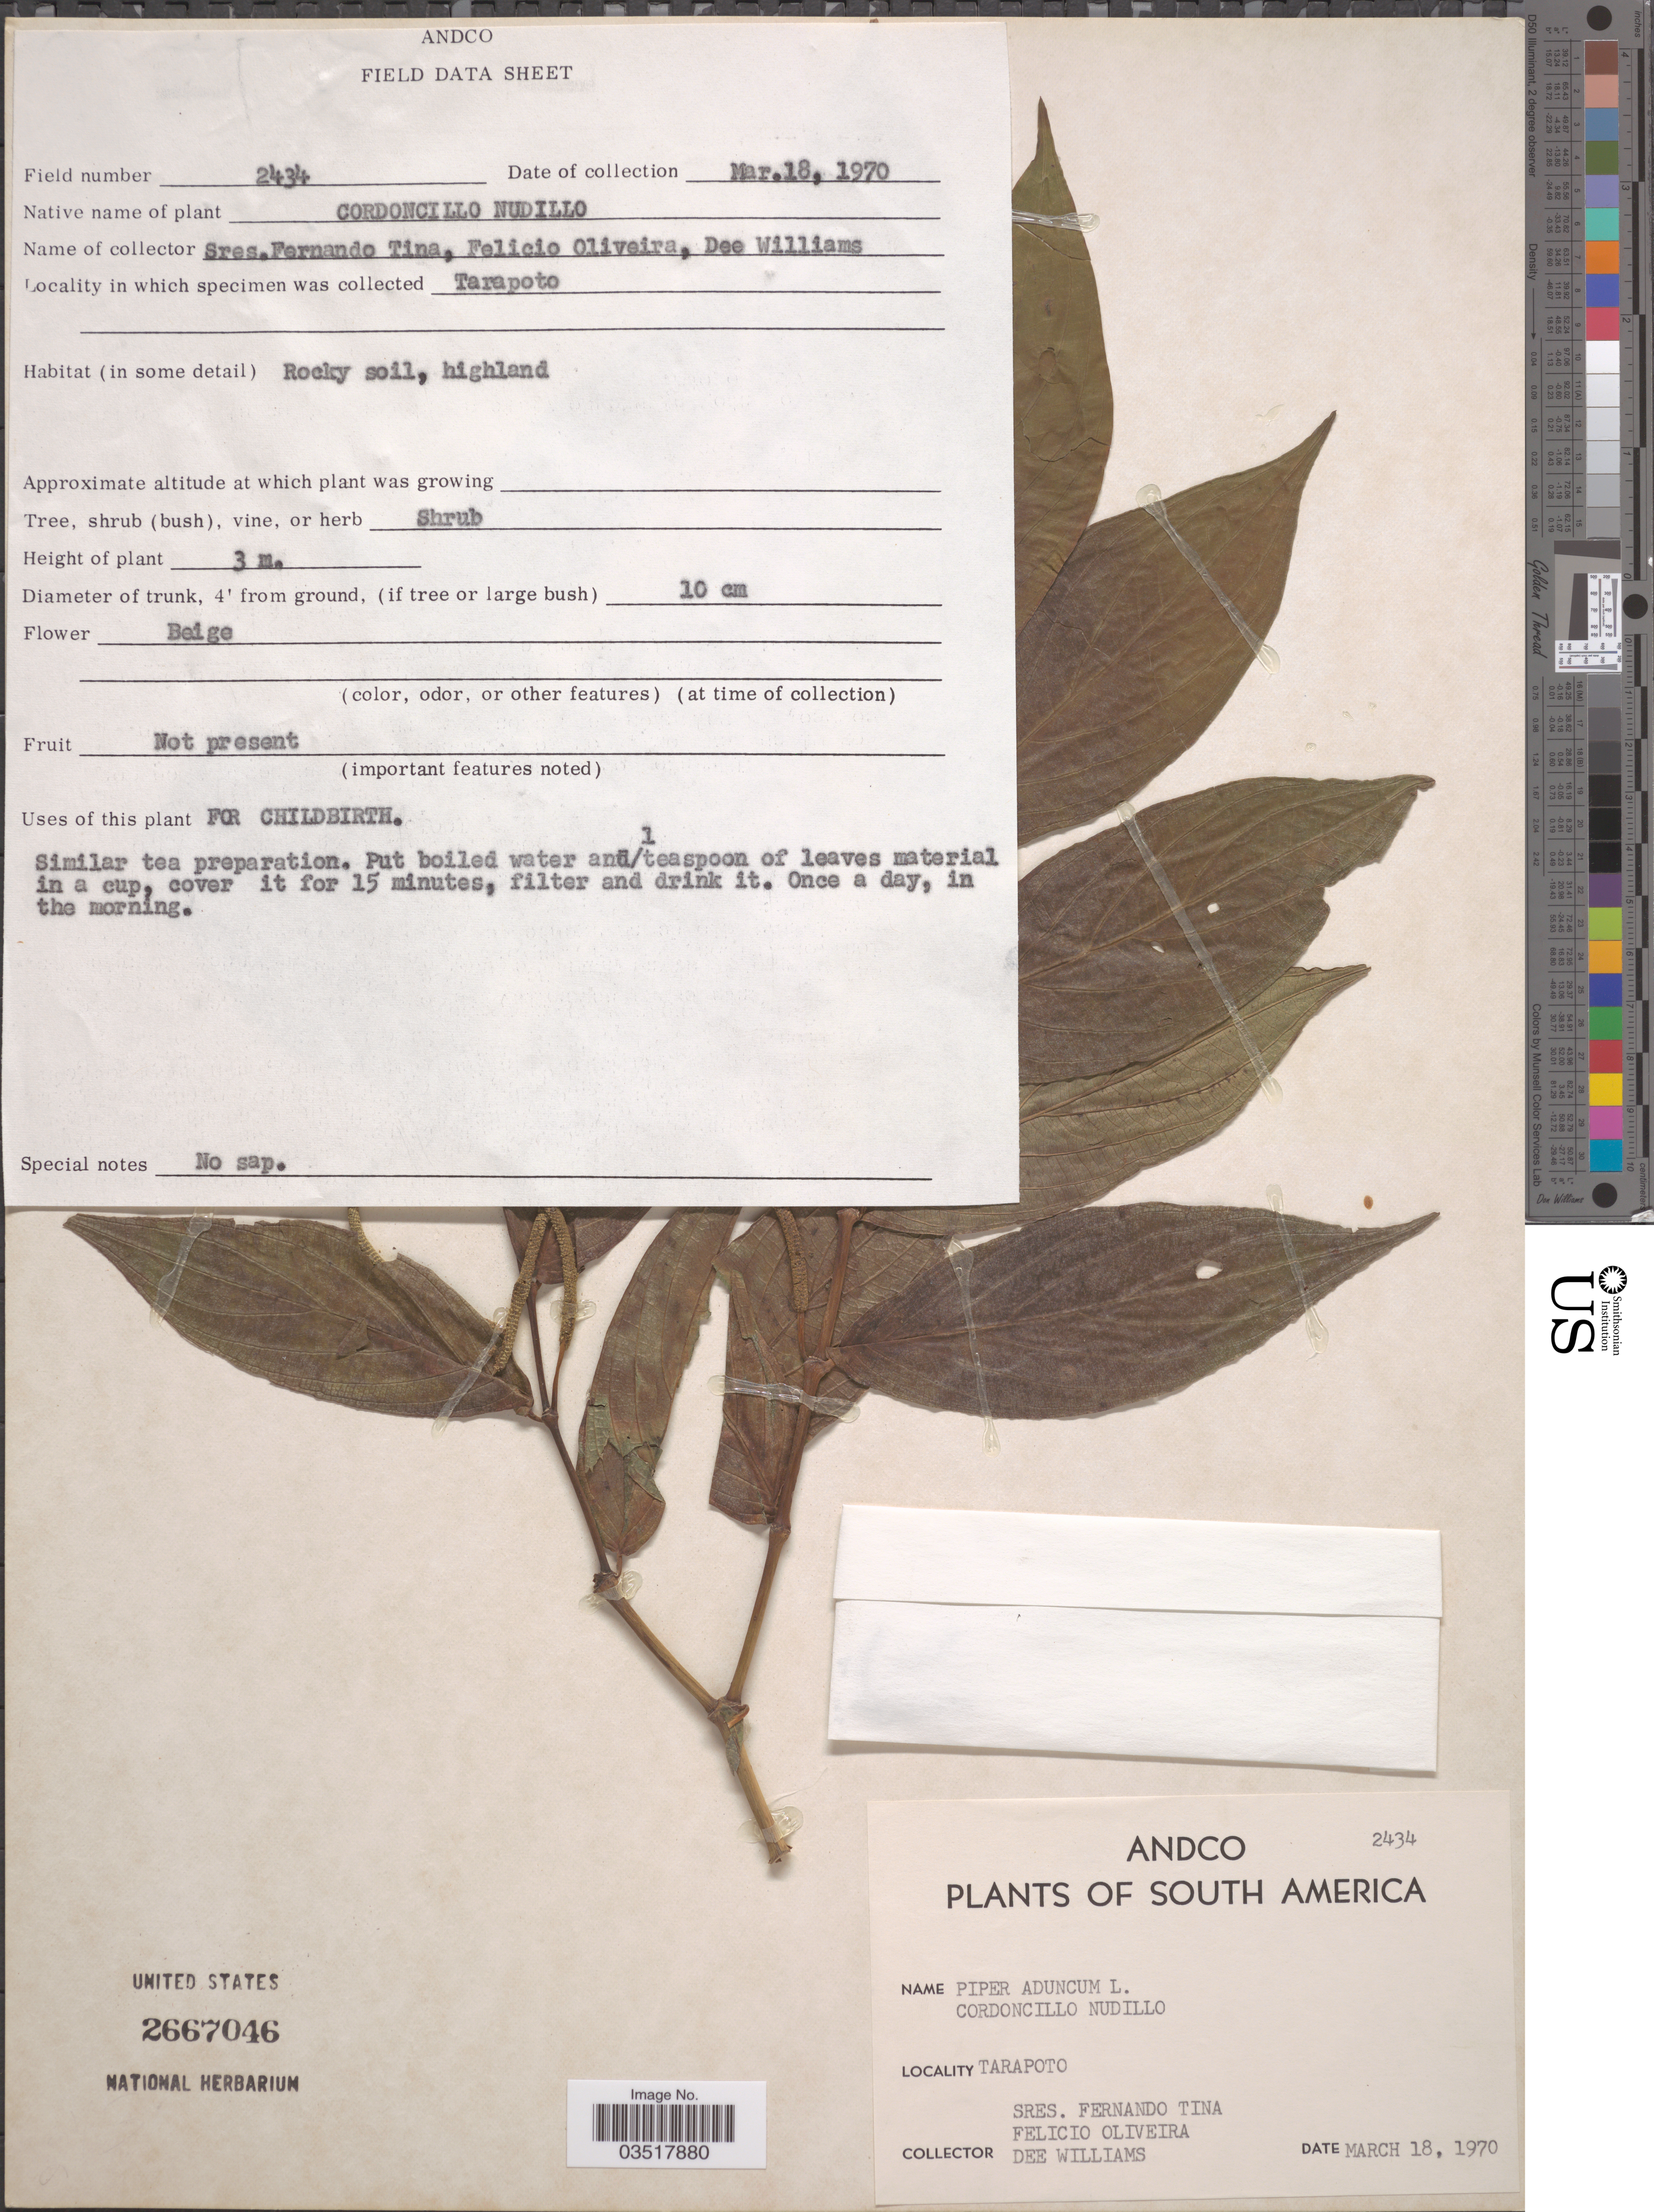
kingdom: Plantae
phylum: Tracheophyta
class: Magnoliopsida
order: Piperales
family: Piperaceae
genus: Piper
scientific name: Piper aduncum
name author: L.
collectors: F. Tina, F. Oliveira & D. Williams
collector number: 2434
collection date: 1970-03-18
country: Peru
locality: Andco [unsure placement]. South America. Tarapoto.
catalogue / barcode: US 2667046